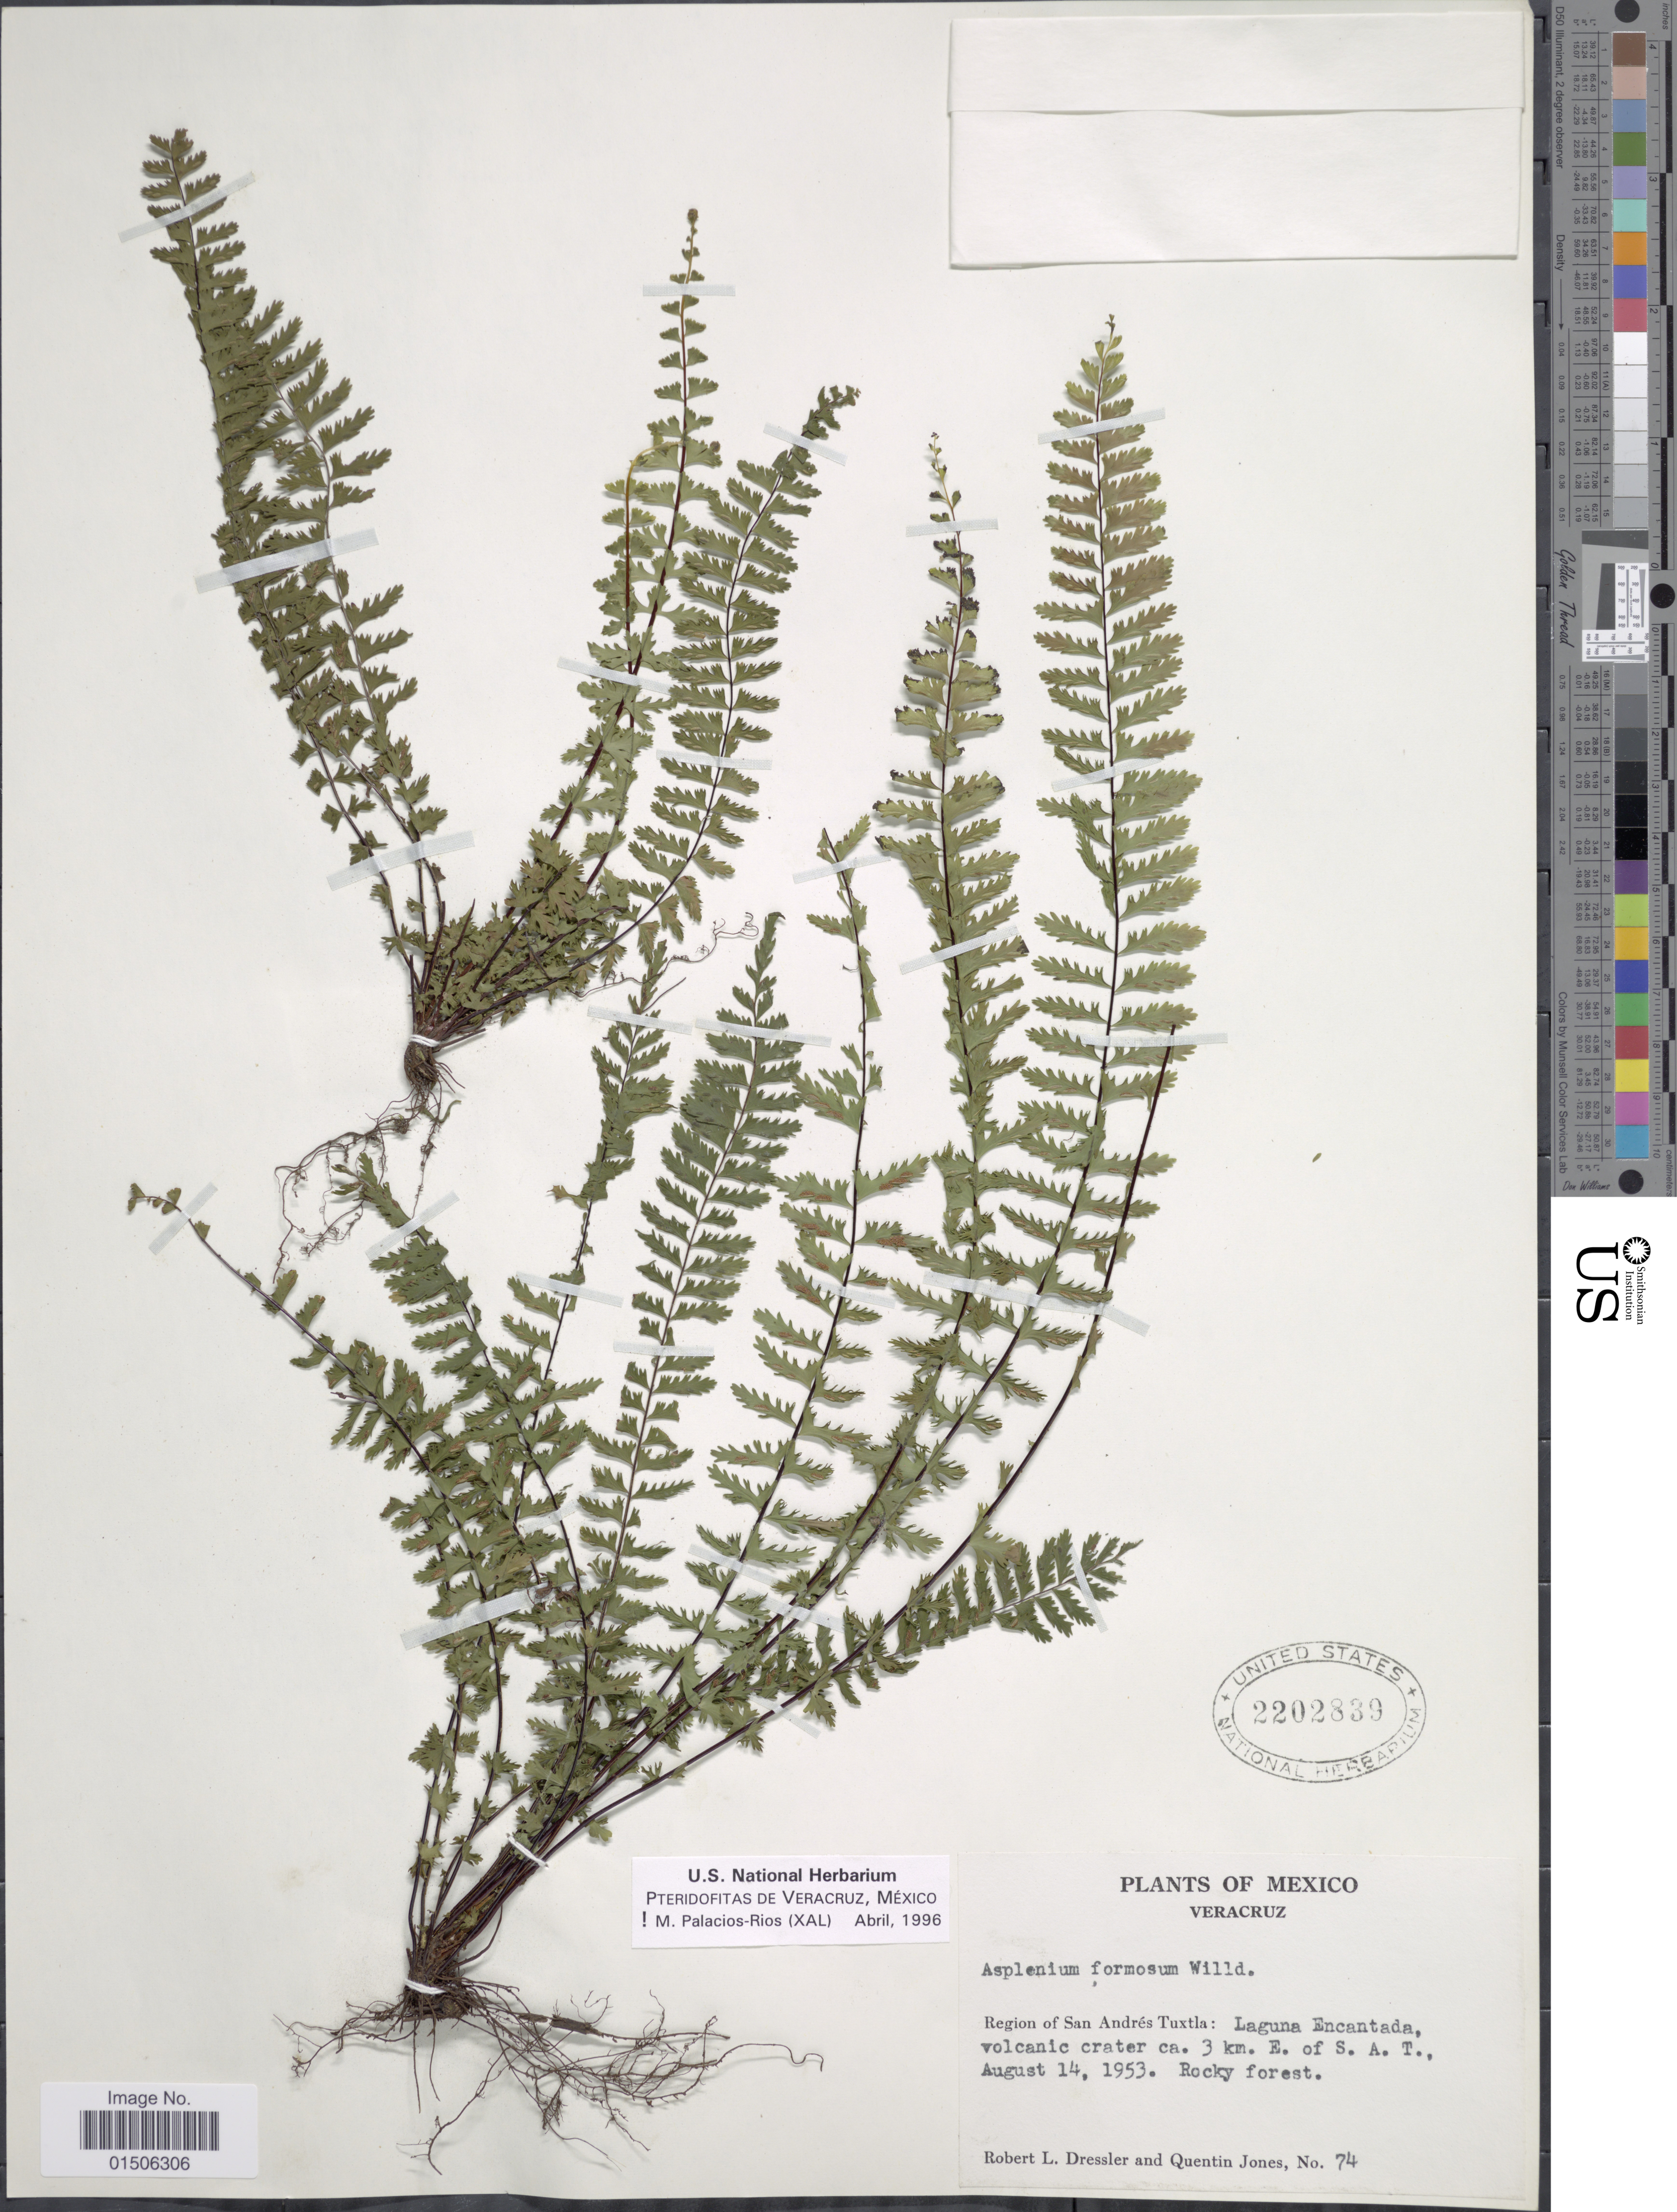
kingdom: Plantae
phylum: Tracheophyta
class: Polypodiopsida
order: Polypodiales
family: Aspleniaceae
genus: Asplenium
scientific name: Asplenium formosum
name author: Willd.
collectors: R. Dressler & Q. Jones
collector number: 74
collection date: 1953-08-14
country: Mexico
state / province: Veracruz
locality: Region of San Andrés Tuxtla: Laguna Encantada, volcanoc crater ca. 3 km. E of S. A. T.,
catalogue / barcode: US 2202839